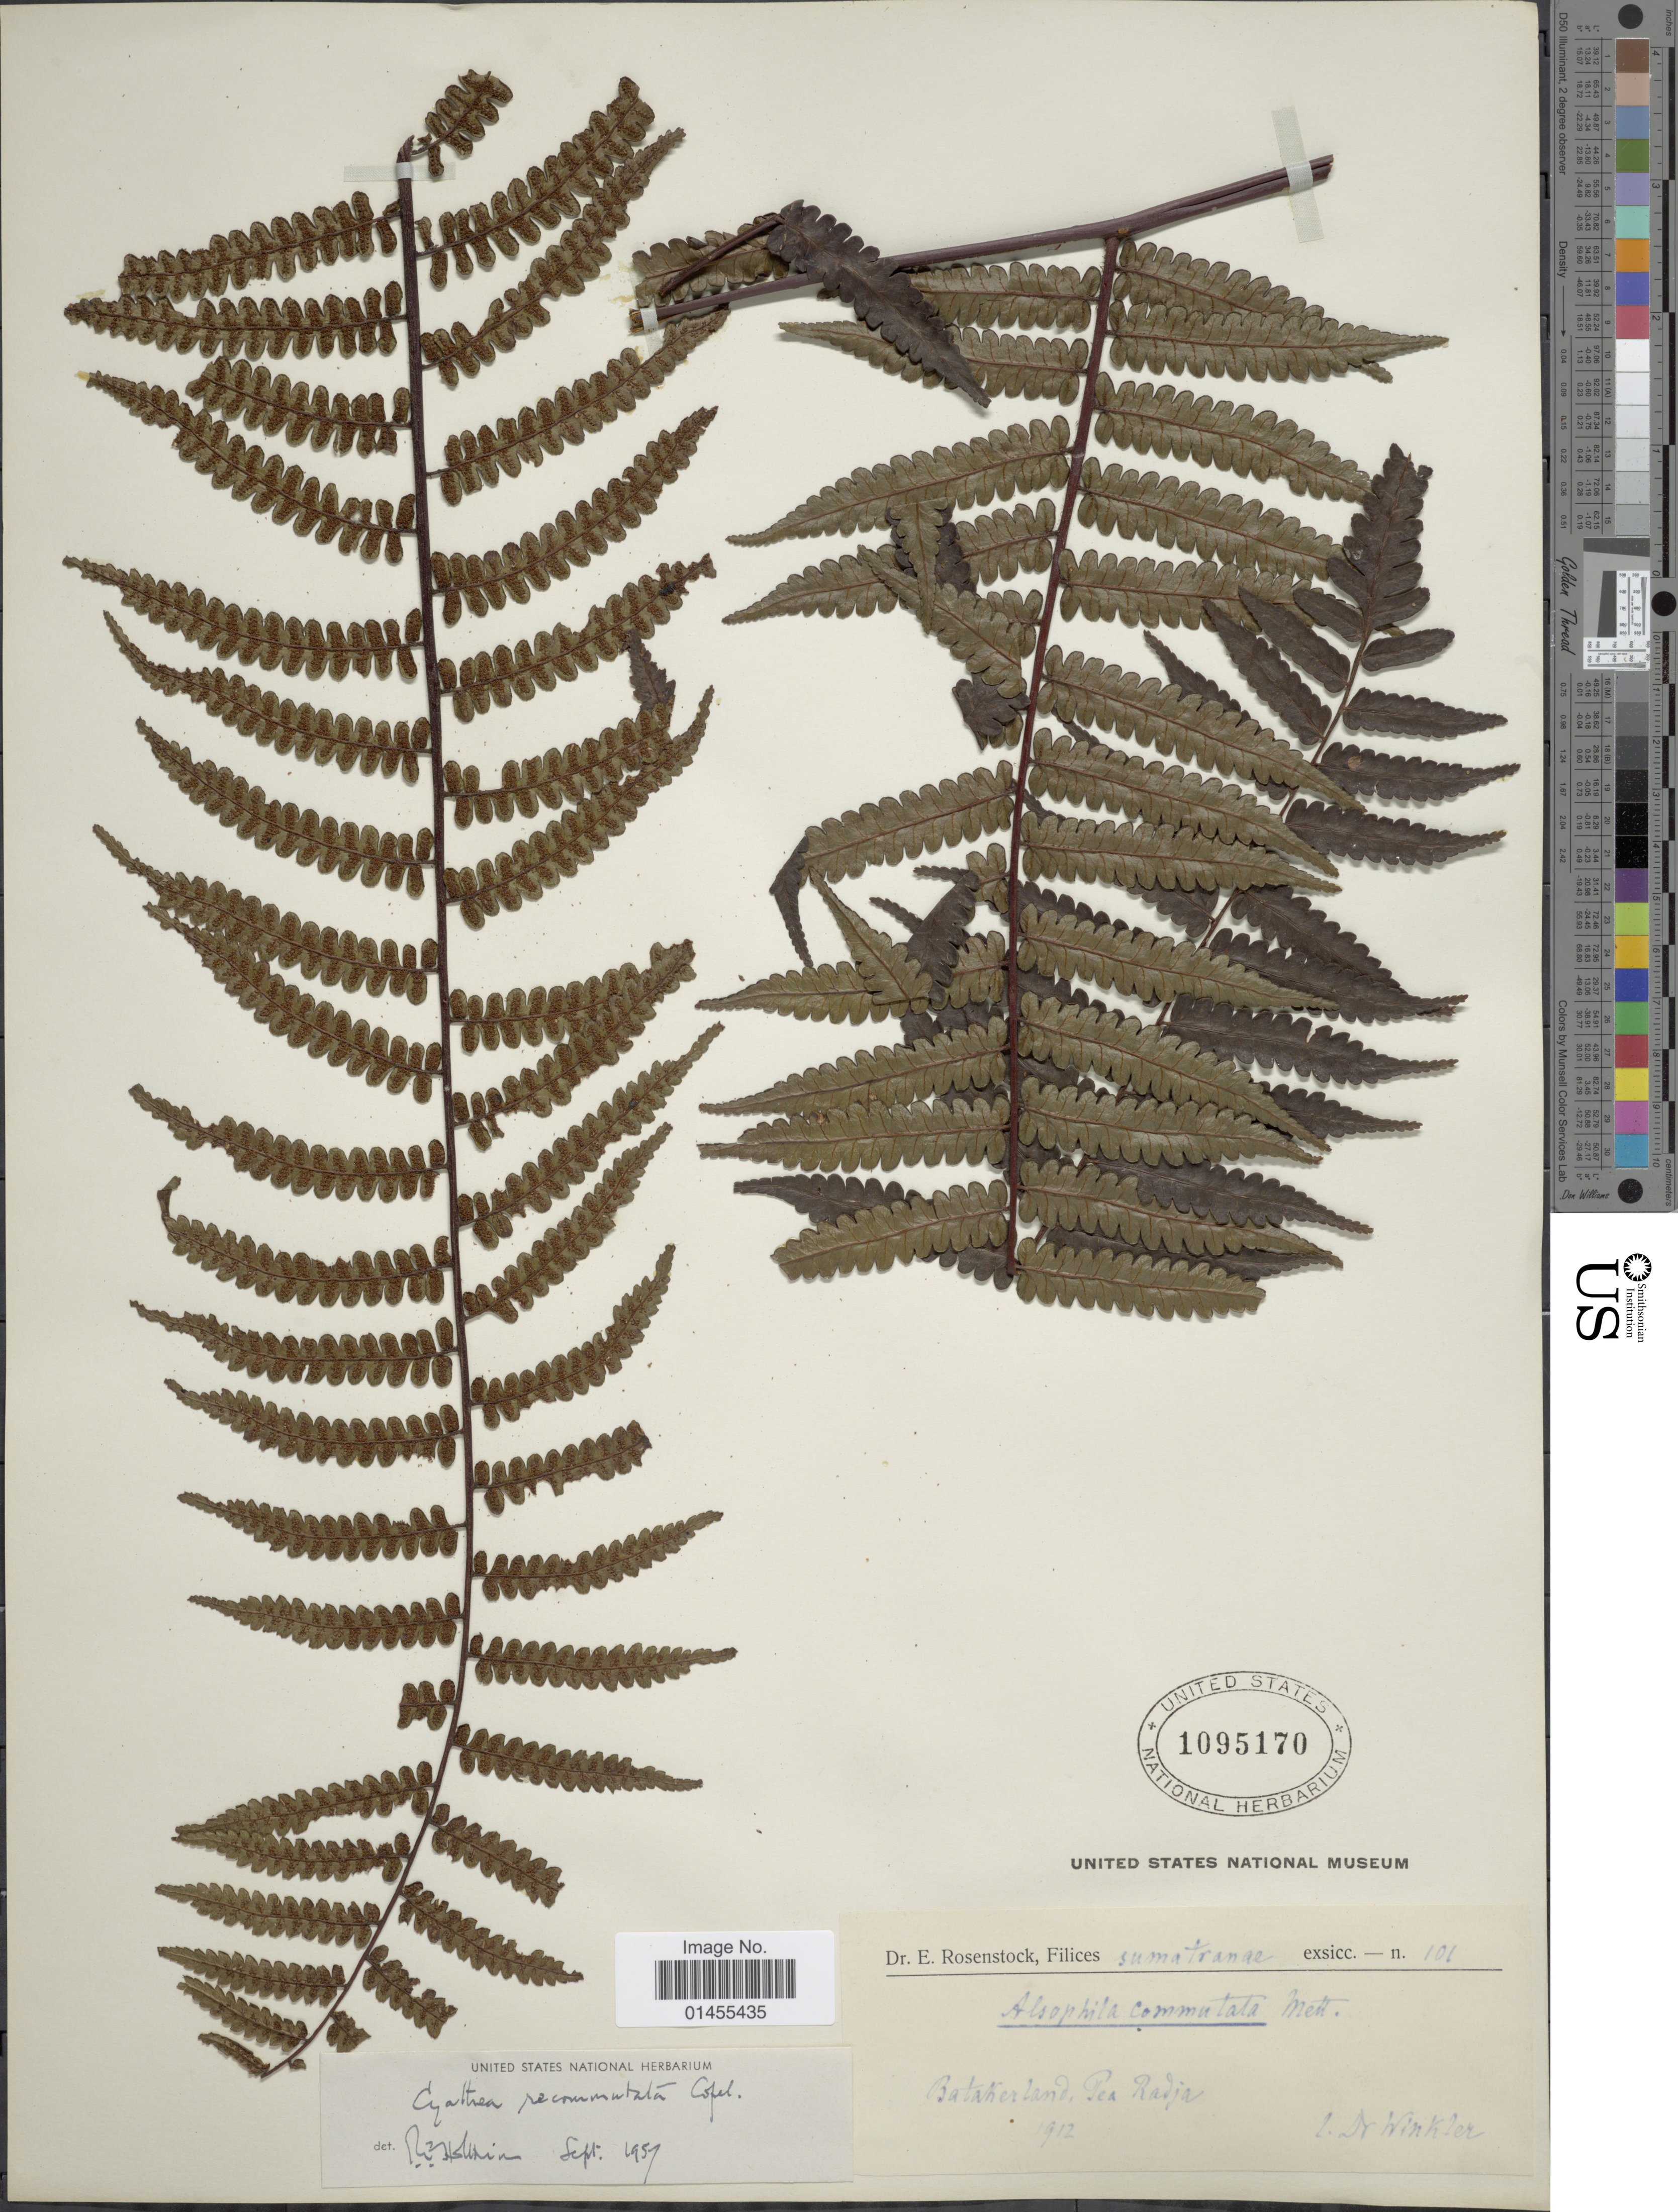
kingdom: Plantae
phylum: Tracheophyta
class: Polypodiopsida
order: Cyatheales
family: Cyatheaceae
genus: Alsophila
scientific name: Alsophila commutata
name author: Mett.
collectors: -. Winkler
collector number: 101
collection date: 1912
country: Indonesia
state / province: Sumatra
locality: Batakerland, Pea Raja.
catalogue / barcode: US 1095170